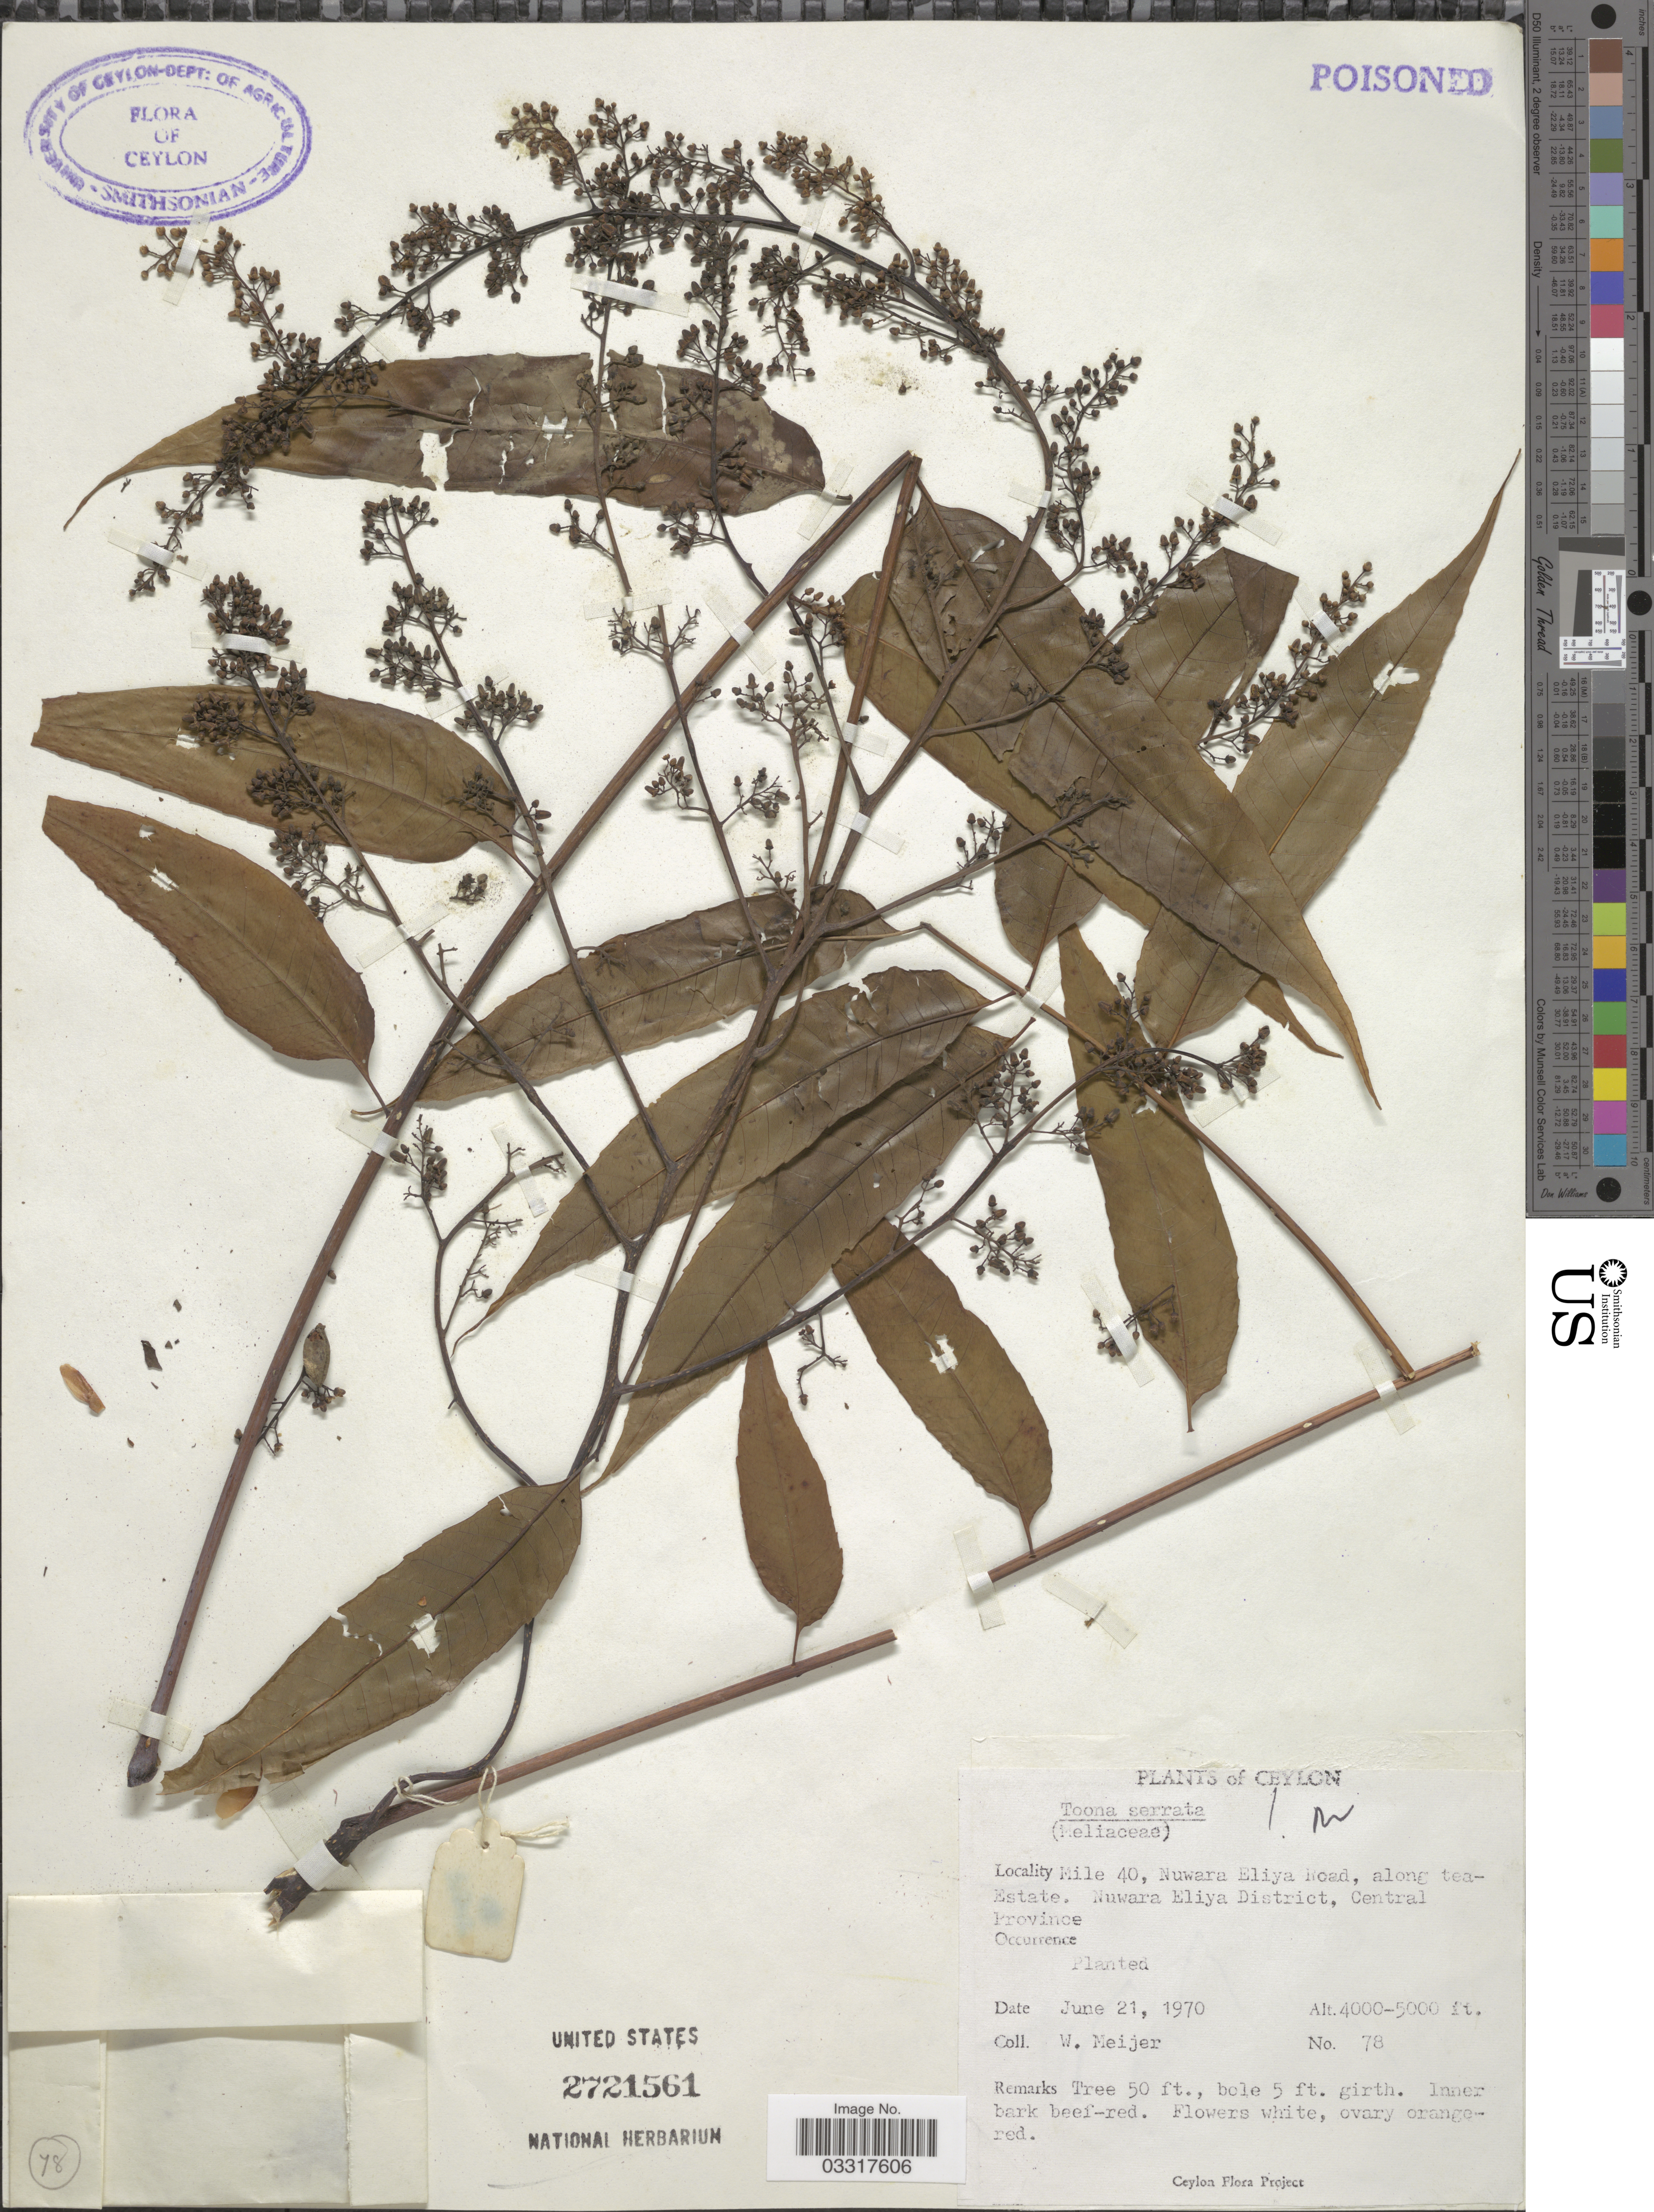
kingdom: Plantae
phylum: Tracheophyta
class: Magnoliopsida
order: Sapindales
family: Meliaceae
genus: Toona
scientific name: Toona sinensis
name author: (A. Juss.) M. Roem.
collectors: W. Meijer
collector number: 78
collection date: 1970-06-21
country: Sri Lanka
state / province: Central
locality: Ceylon, Mile 40, Nuwara Eliya Road. along tea estate. Nuwara Eliya District.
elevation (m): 1219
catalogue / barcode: US 2721561